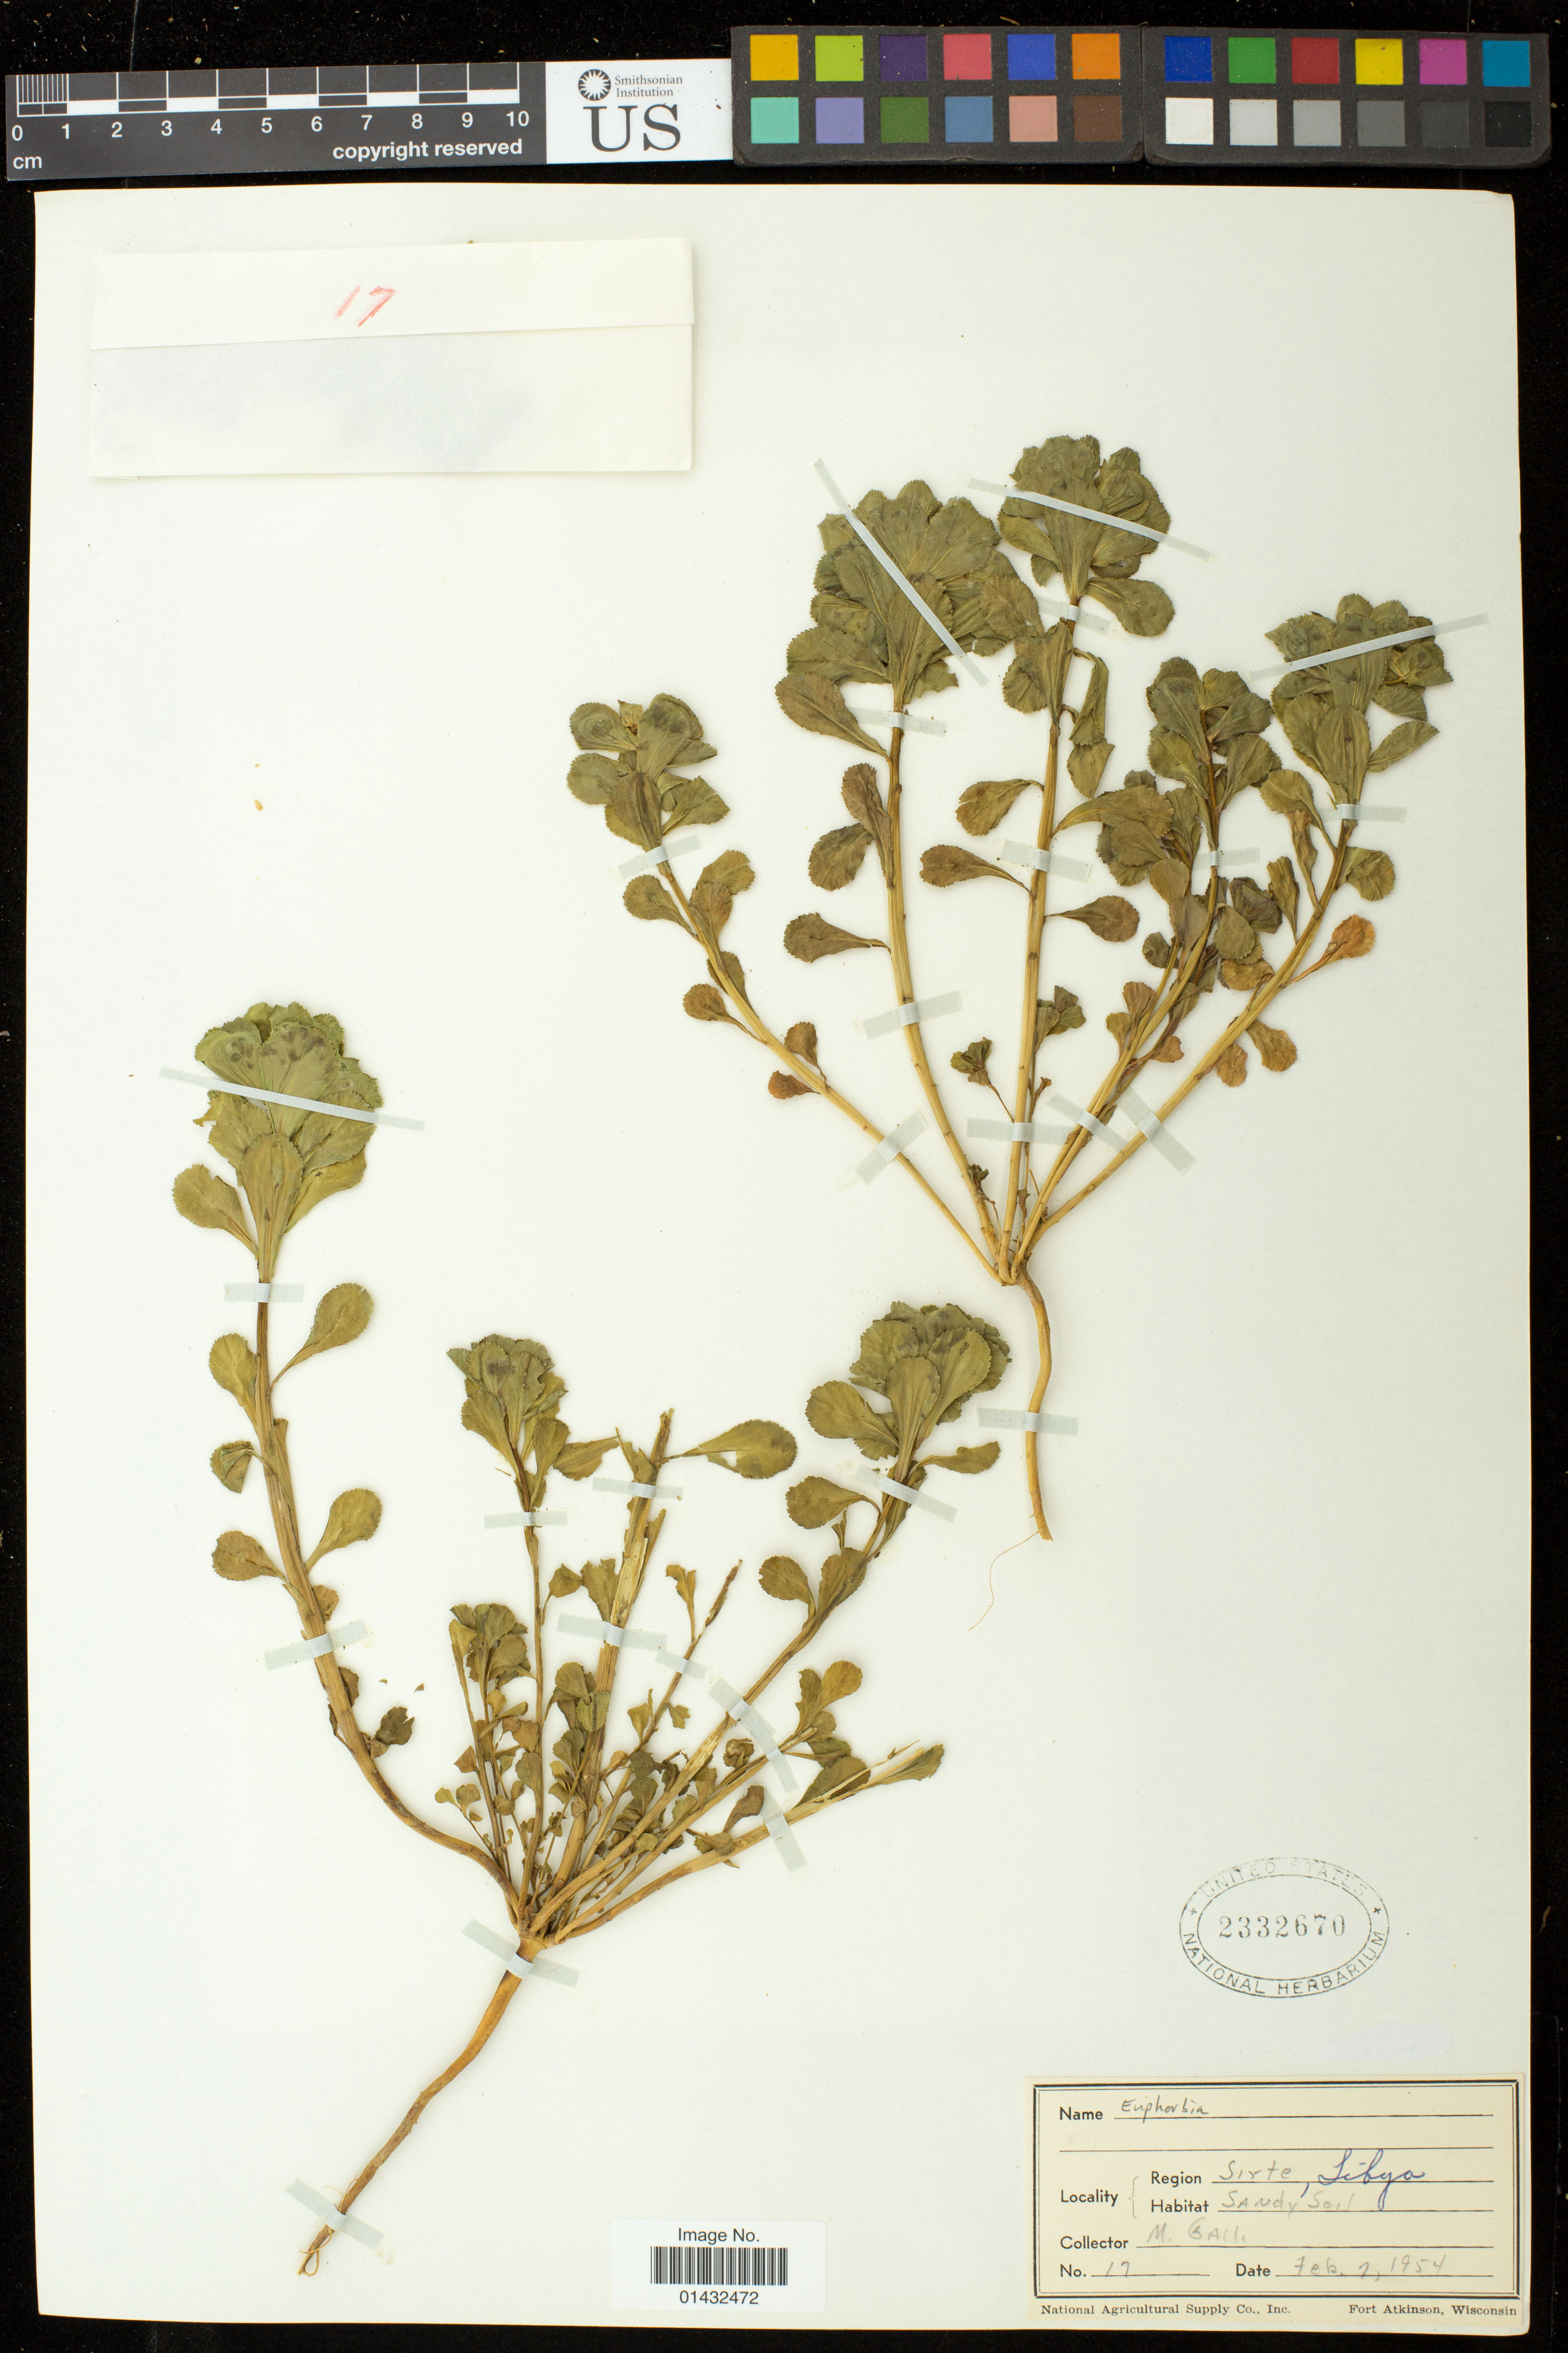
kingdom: Plantae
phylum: Tracheophyta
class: Magnoliopsida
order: Malpighiales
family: Euphorbiaceae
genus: Euphorbia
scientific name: Euphorbia sp.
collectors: M. Gall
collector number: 17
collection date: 1954-02-07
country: Libya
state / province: Surt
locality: Sirte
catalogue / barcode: US 2332670